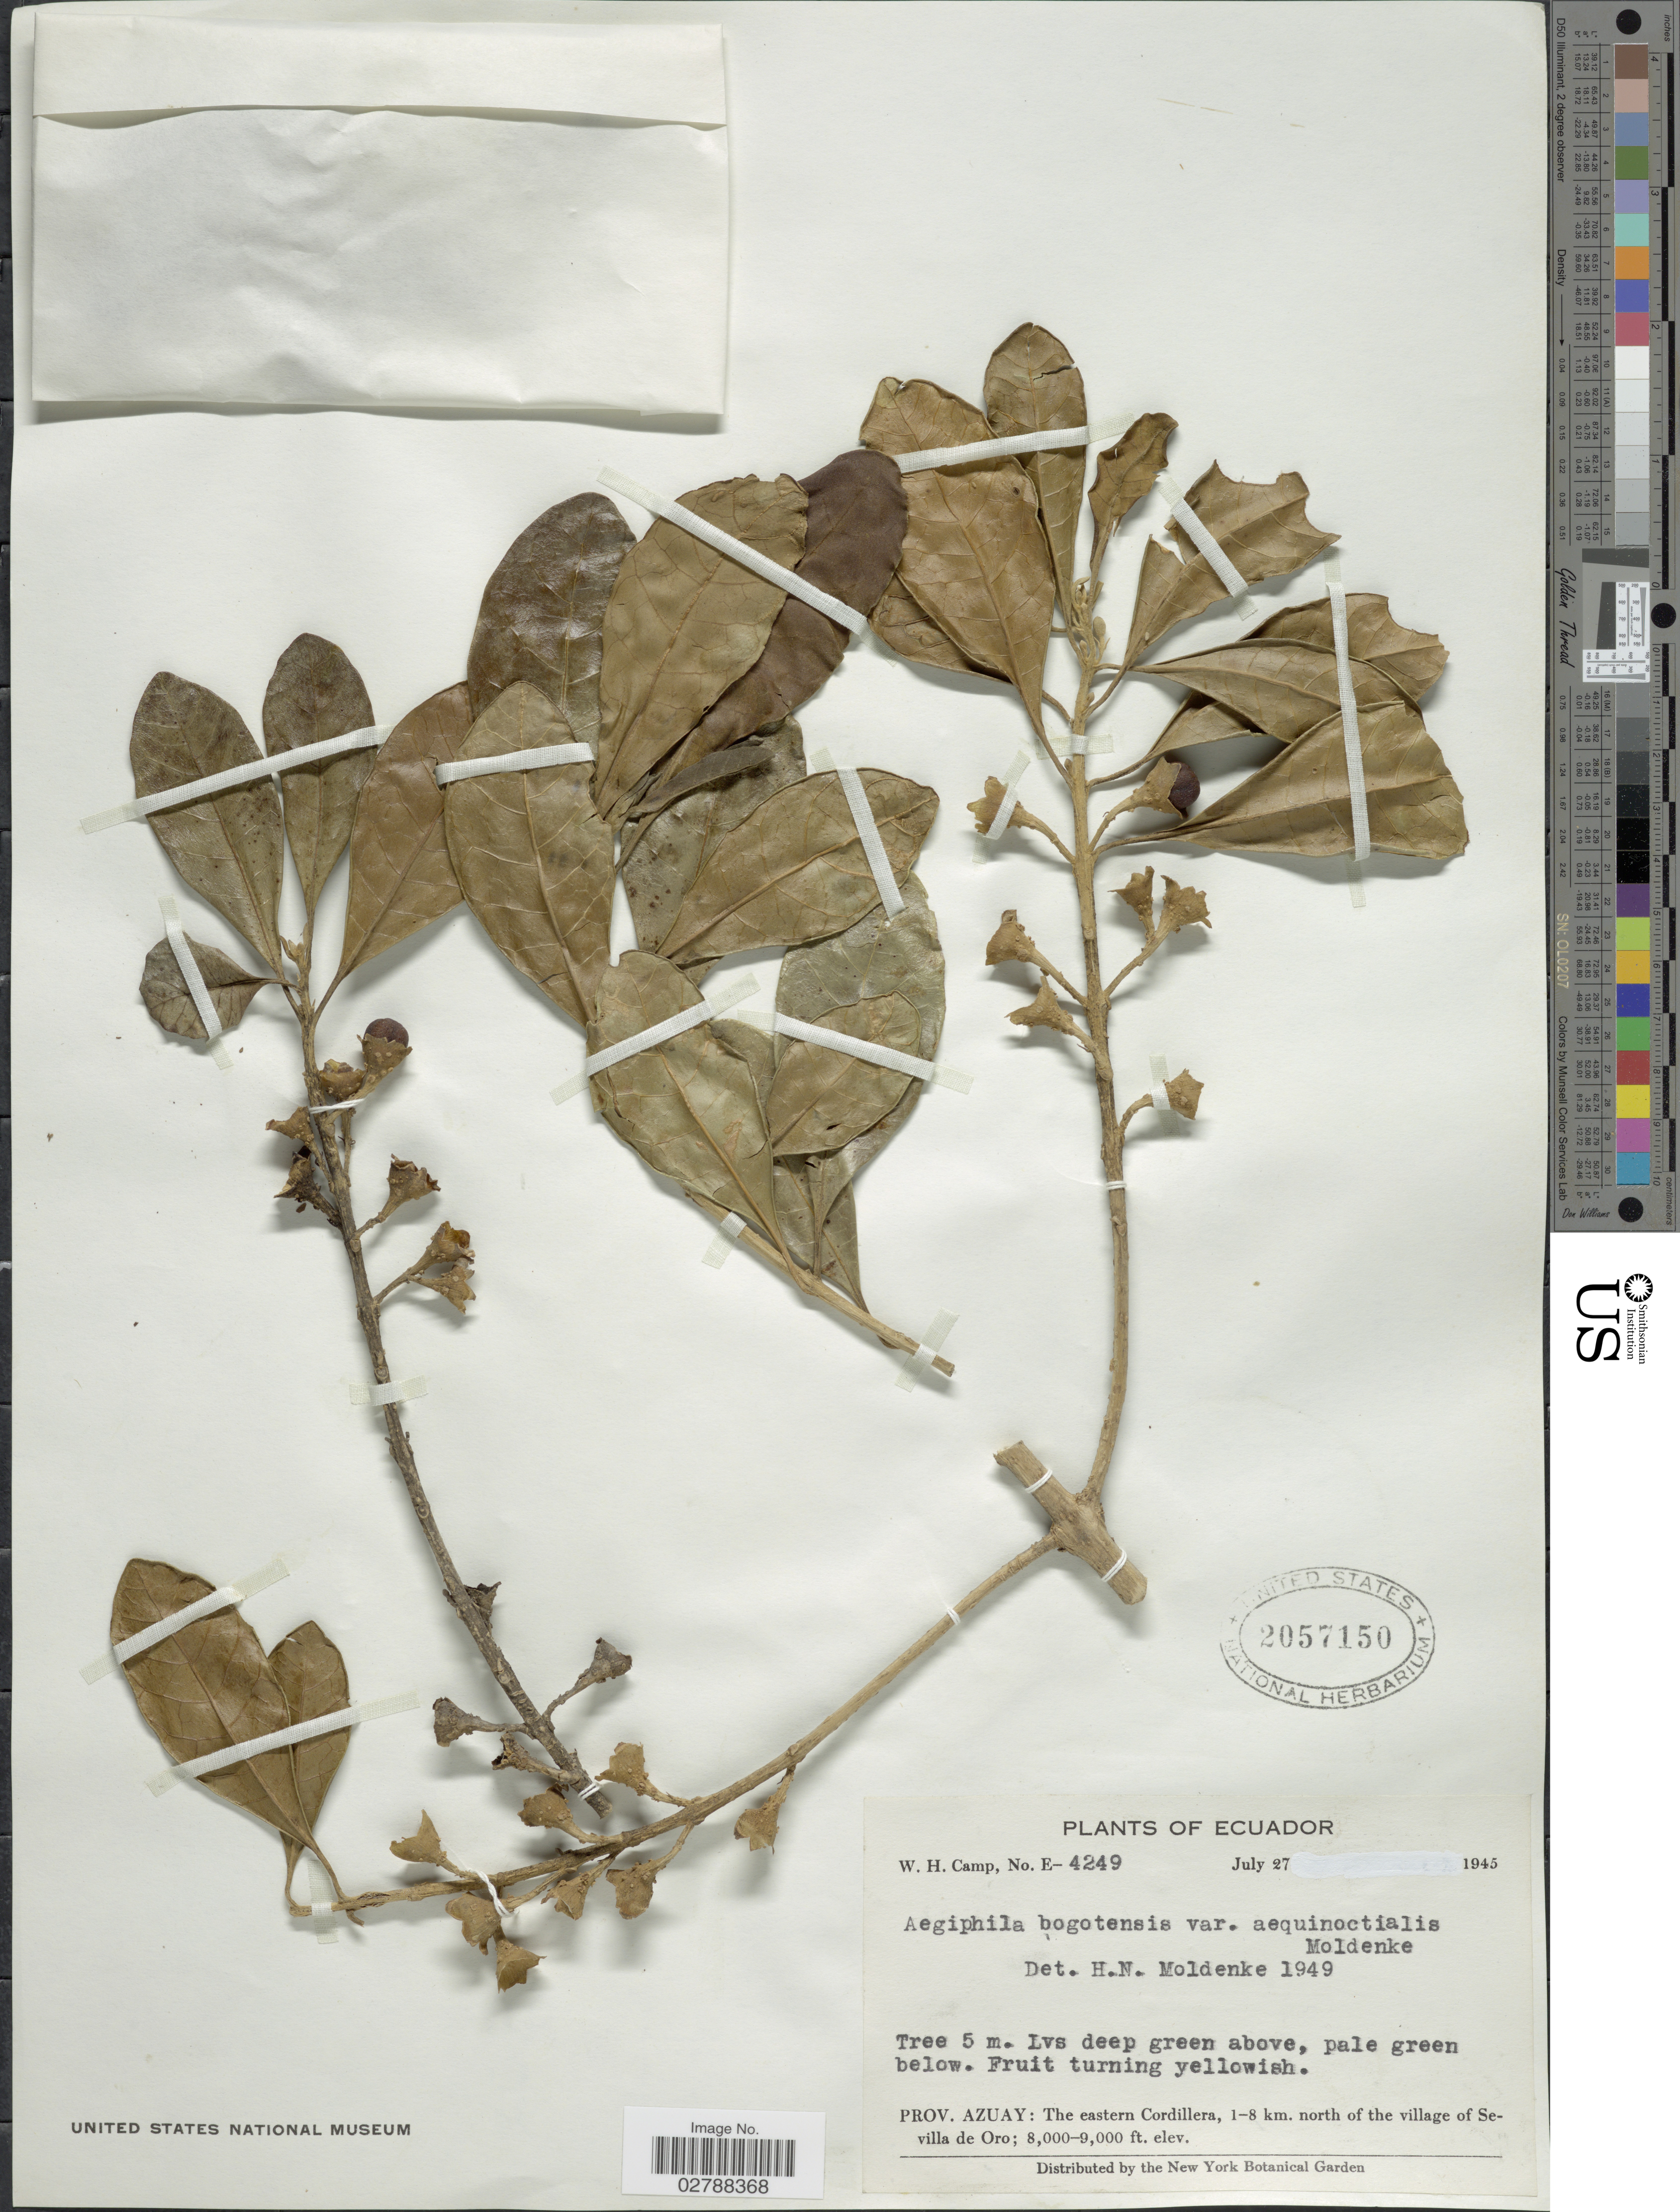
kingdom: Plantae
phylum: Tracheophyta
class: Magnoliopsida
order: Lamiales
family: Lamiaceae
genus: Aegiphila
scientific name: Aegiphila bogotensis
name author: (Spreng.) Moldenke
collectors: W. H. Camp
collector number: E-4249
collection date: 1945-07-27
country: Ecuador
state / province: Azuay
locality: The eastern Cordillera, 1-8 km. north of the village of Sevilla de Oro.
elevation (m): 2438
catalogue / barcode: US 2057150